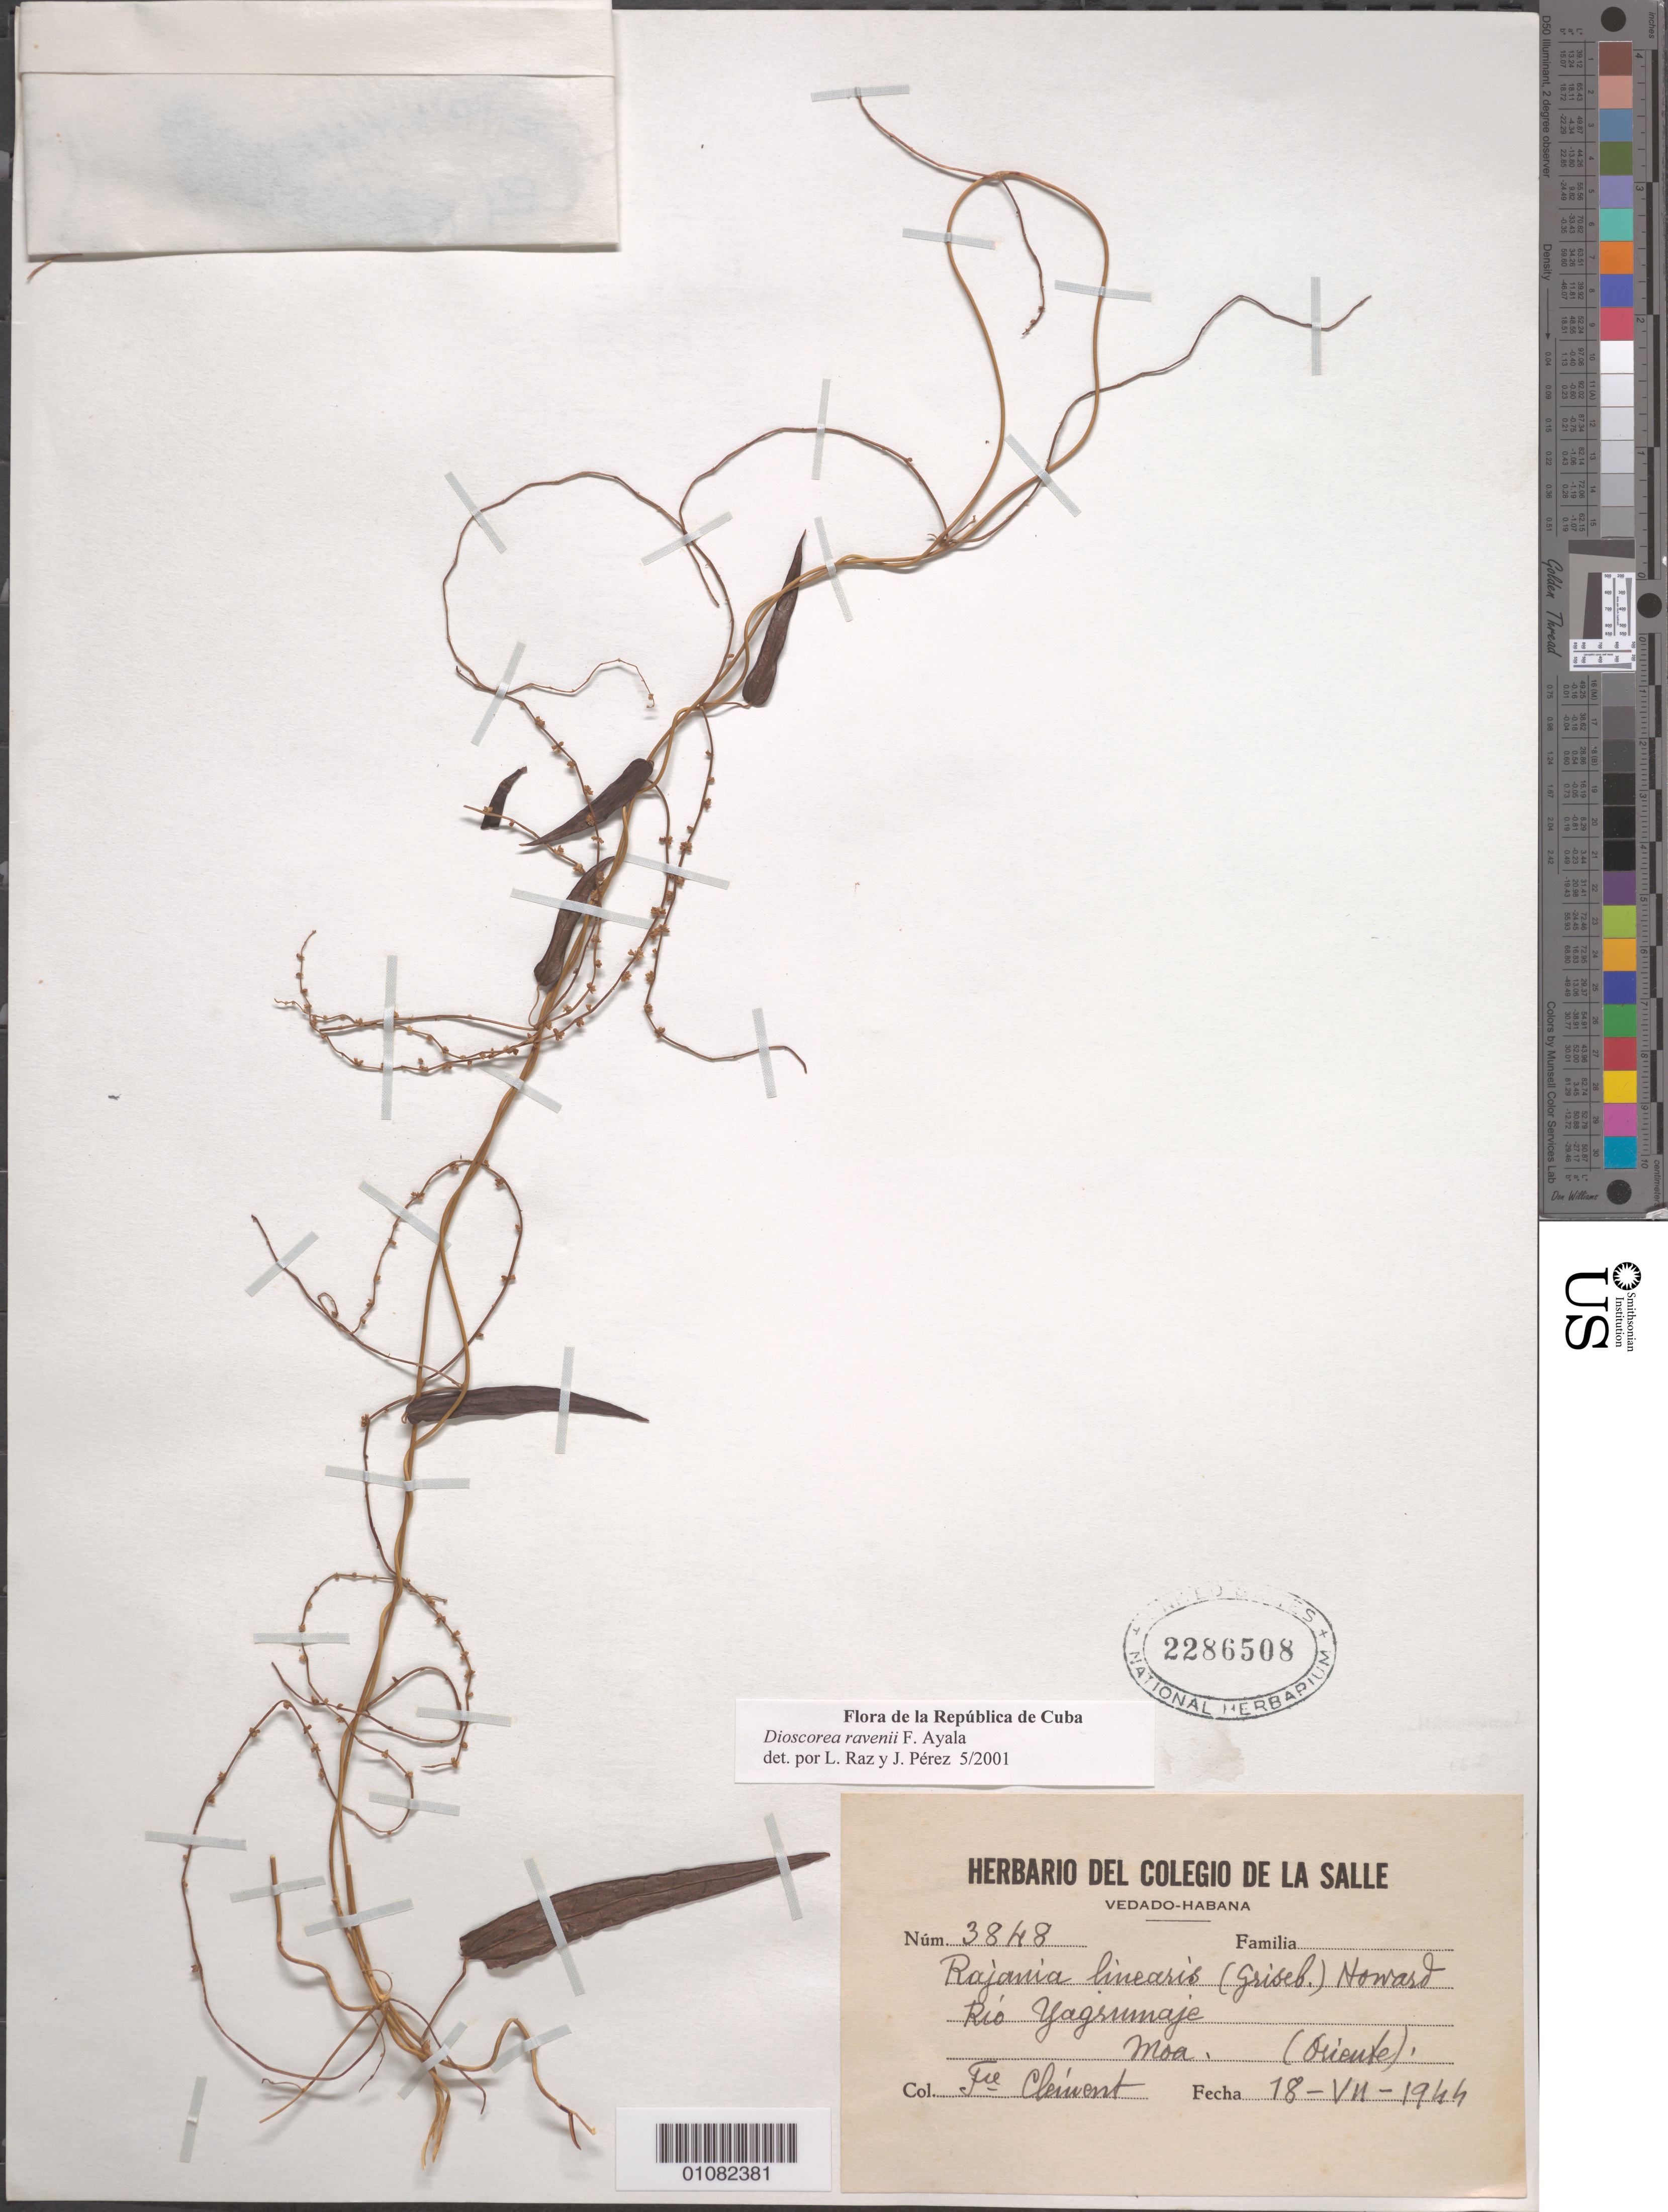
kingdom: Plantae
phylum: Tracheophyta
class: Liliopsida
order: Dioscoreales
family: Dioscoreaceae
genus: Dioscorea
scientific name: Dioscorea ravenii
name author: Ayala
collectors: B. Clement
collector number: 3848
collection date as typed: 18 Jul 1944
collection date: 1944-07-18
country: Cuba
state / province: Holguín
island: Cuba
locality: Rio Yagrumaje, Moa (Oriente)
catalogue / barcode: US 2286508